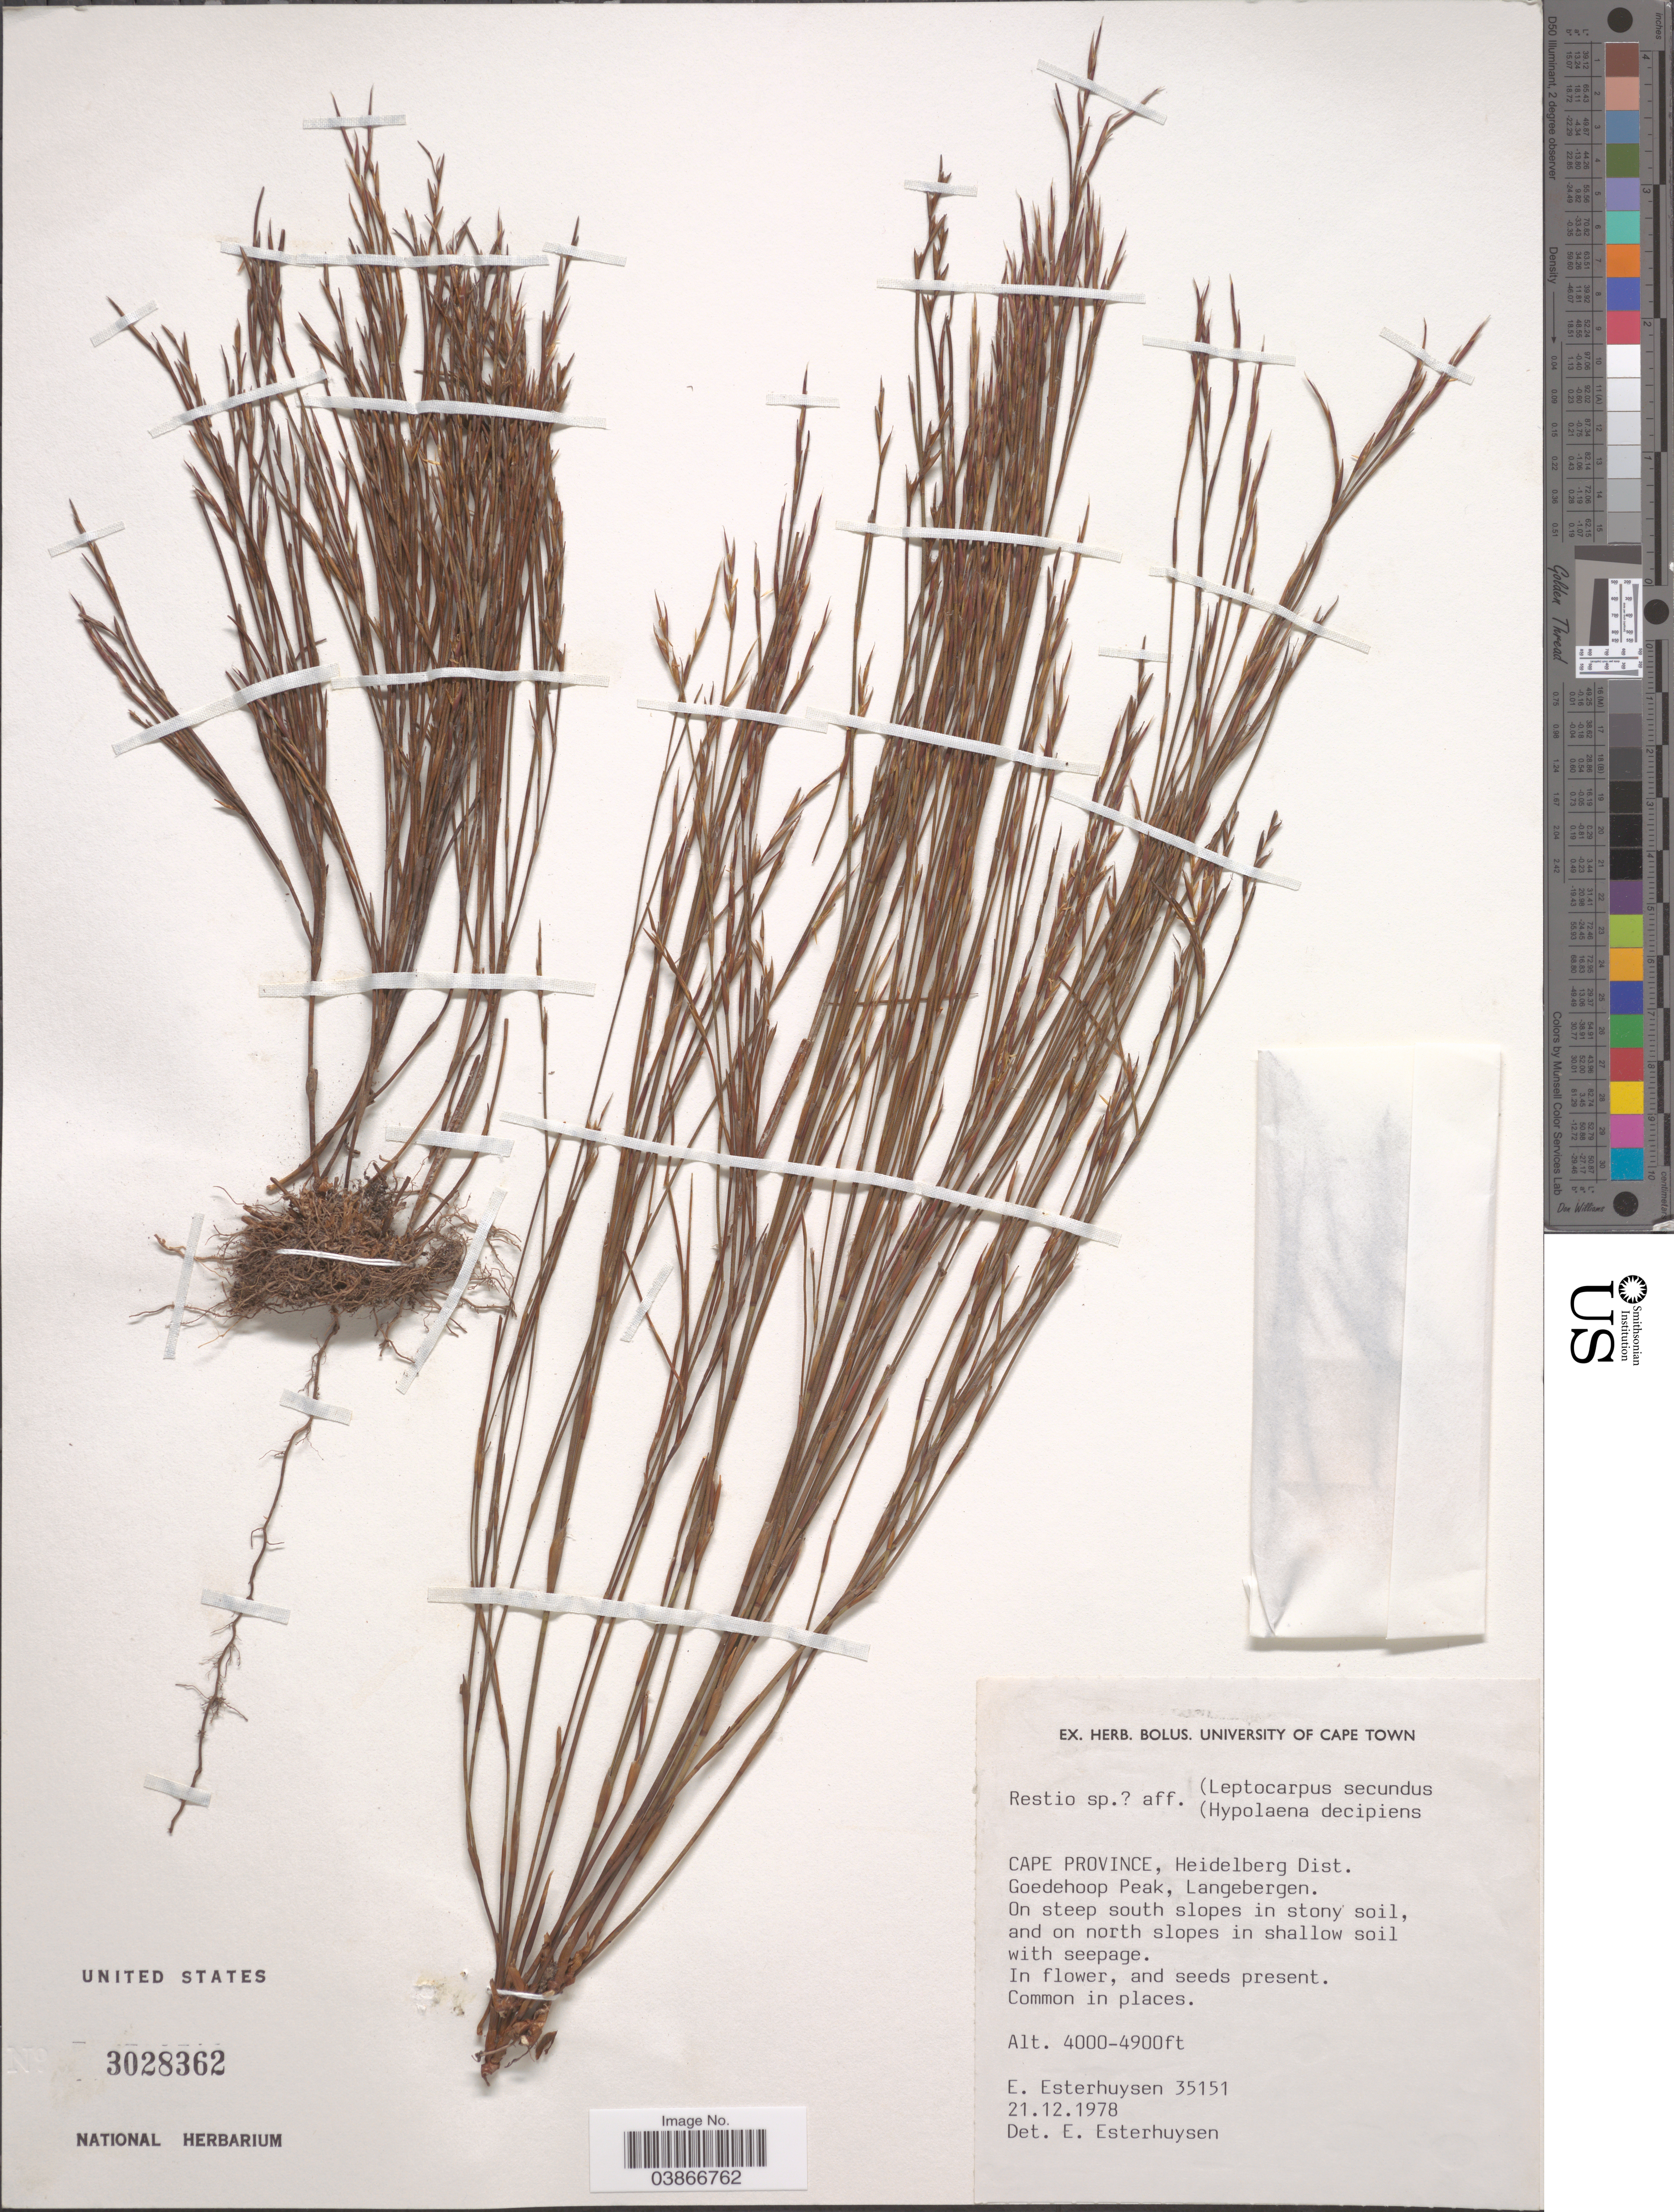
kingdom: Plantae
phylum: Tracheophyta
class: Liliopsida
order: Poales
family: Restionaceae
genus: Restio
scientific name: Restio sp.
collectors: E. E. Esterhuysen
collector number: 35151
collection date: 1978-12-21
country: South Africa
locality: Heidelberg Dist. Goedehoop Peak, Langebergen.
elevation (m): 1219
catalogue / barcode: US 3028362